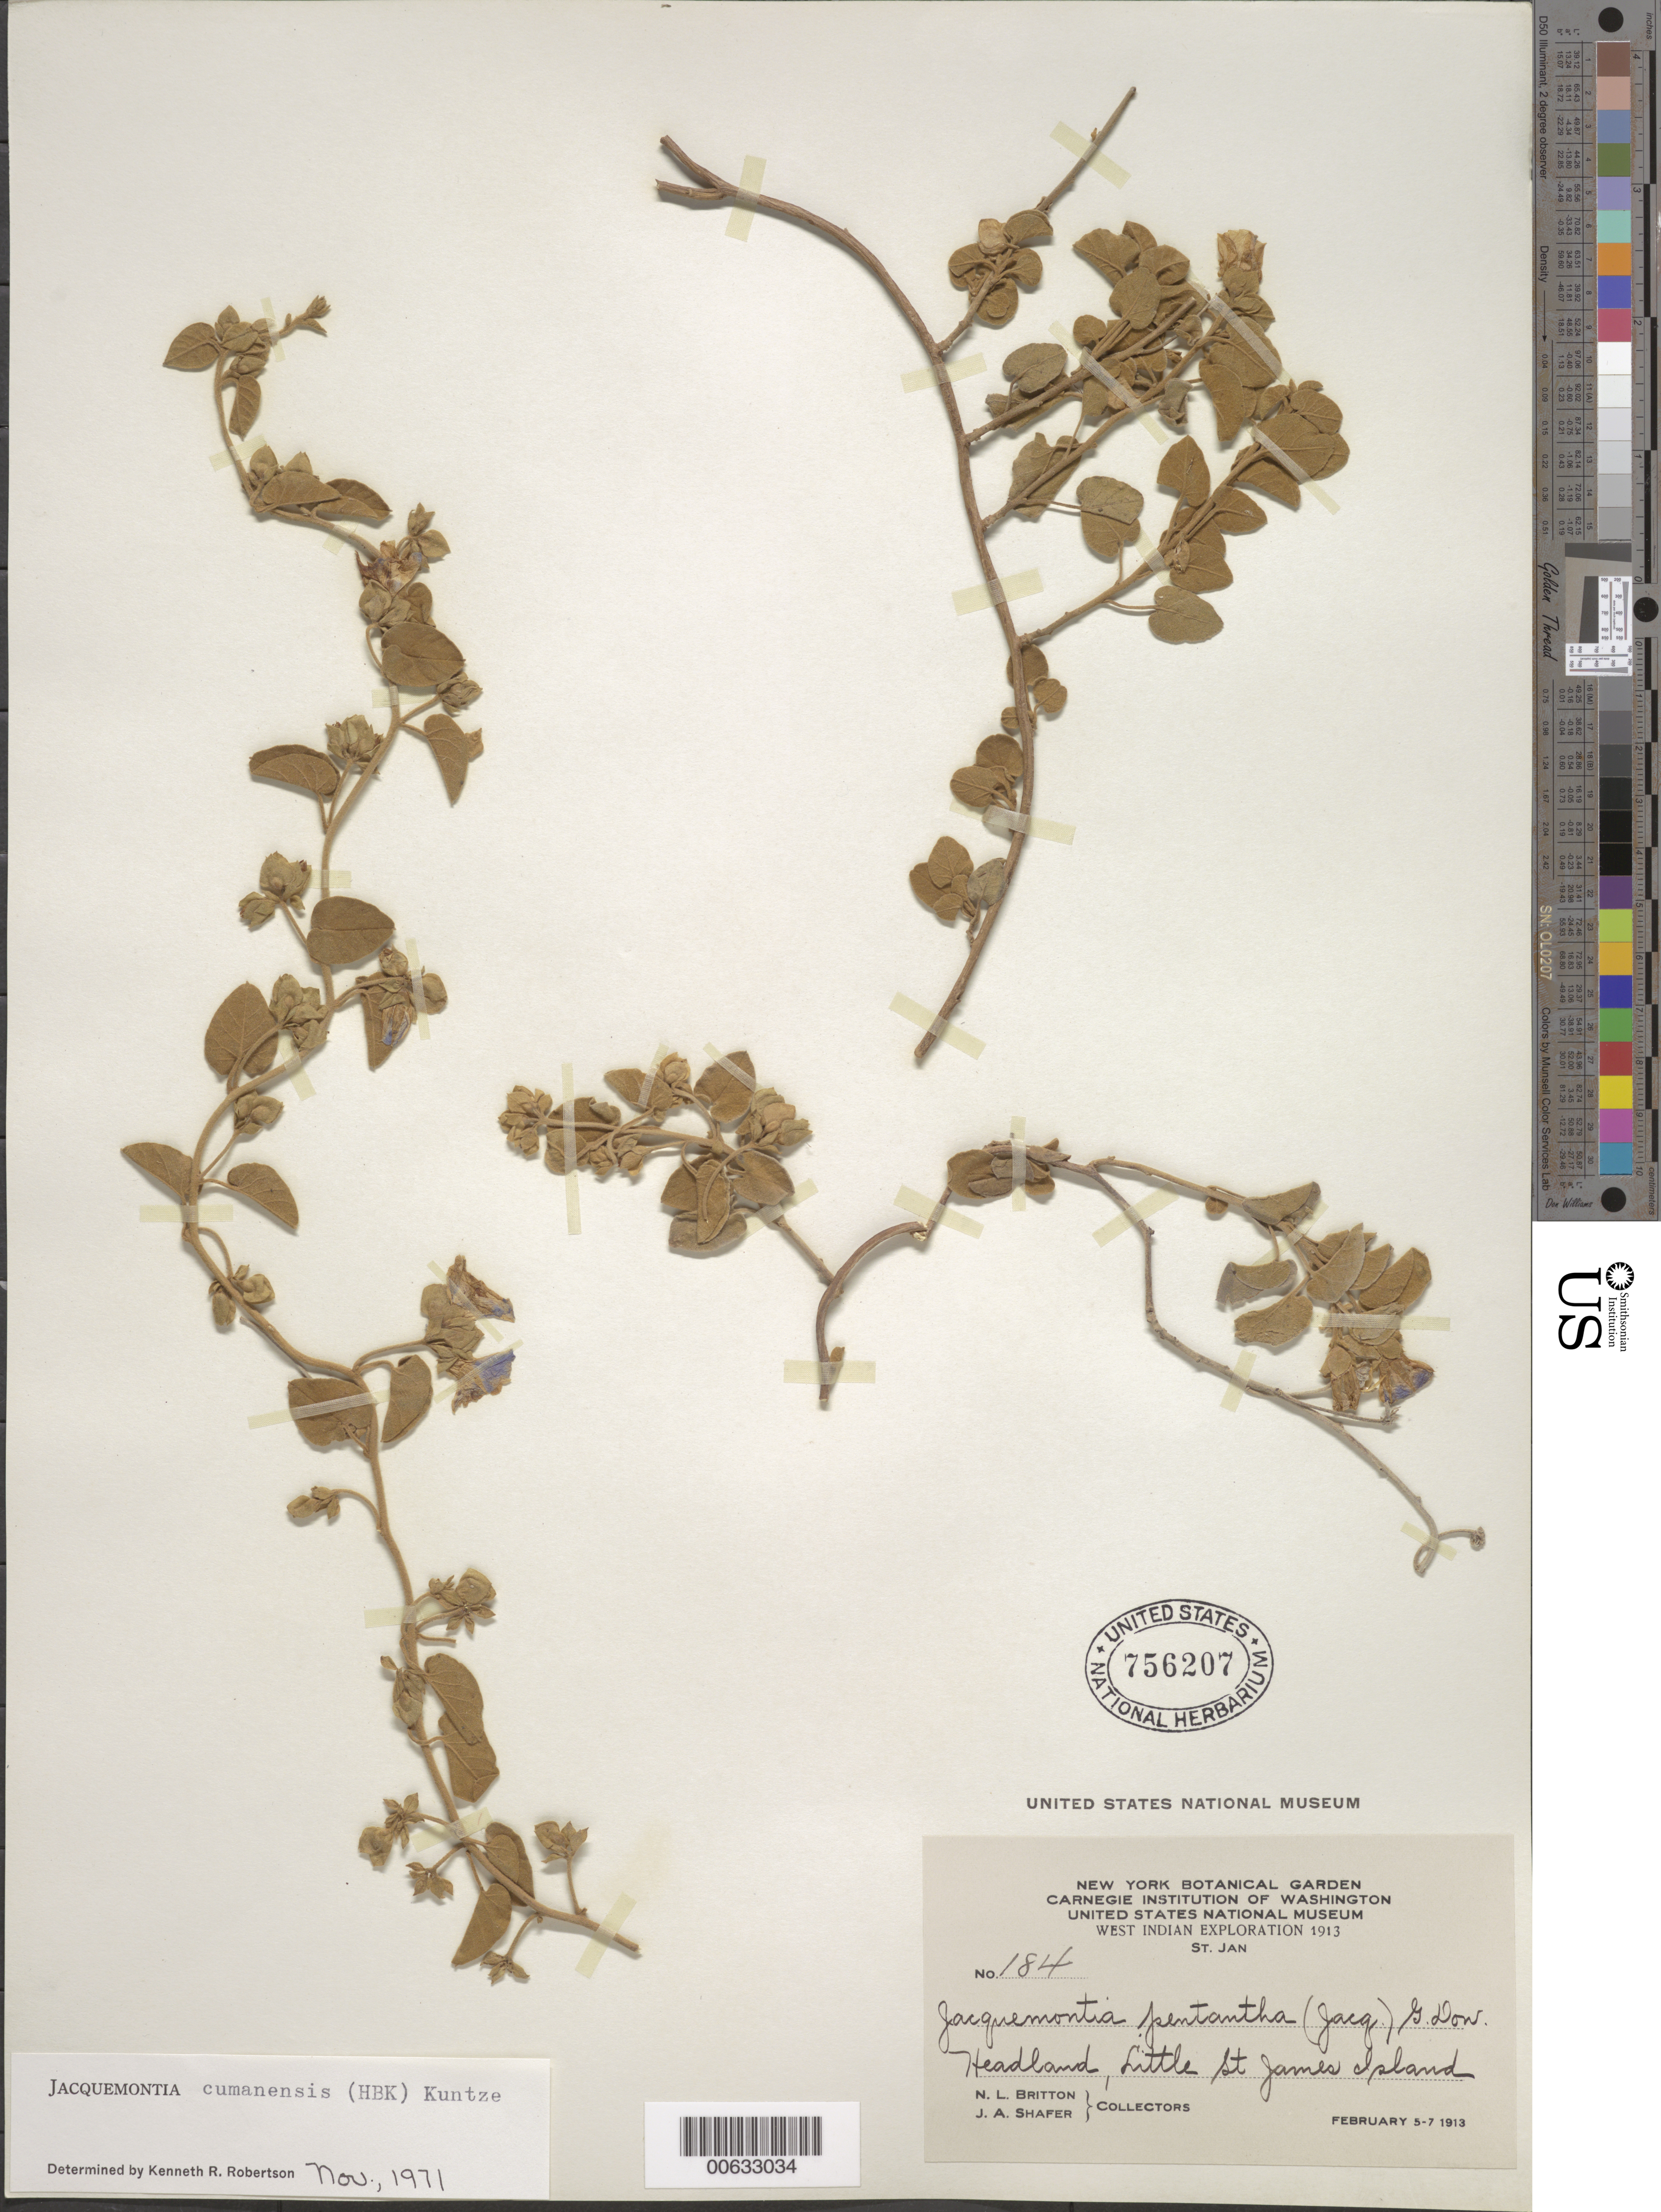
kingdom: Plantae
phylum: Tracheophyta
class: Magnoliopsida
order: Solanales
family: Convolvulaceae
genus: Jacquemontia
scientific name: Jacquemontia cumanensis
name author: (Kuntze) Kuntze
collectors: N. Britton & J. A. Shafer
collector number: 184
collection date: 1913-02-05/1913-02-07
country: U.S. Virgin Islands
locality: West Indian, St. Jan, Headland, Little st James Island.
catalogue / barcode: US 756207